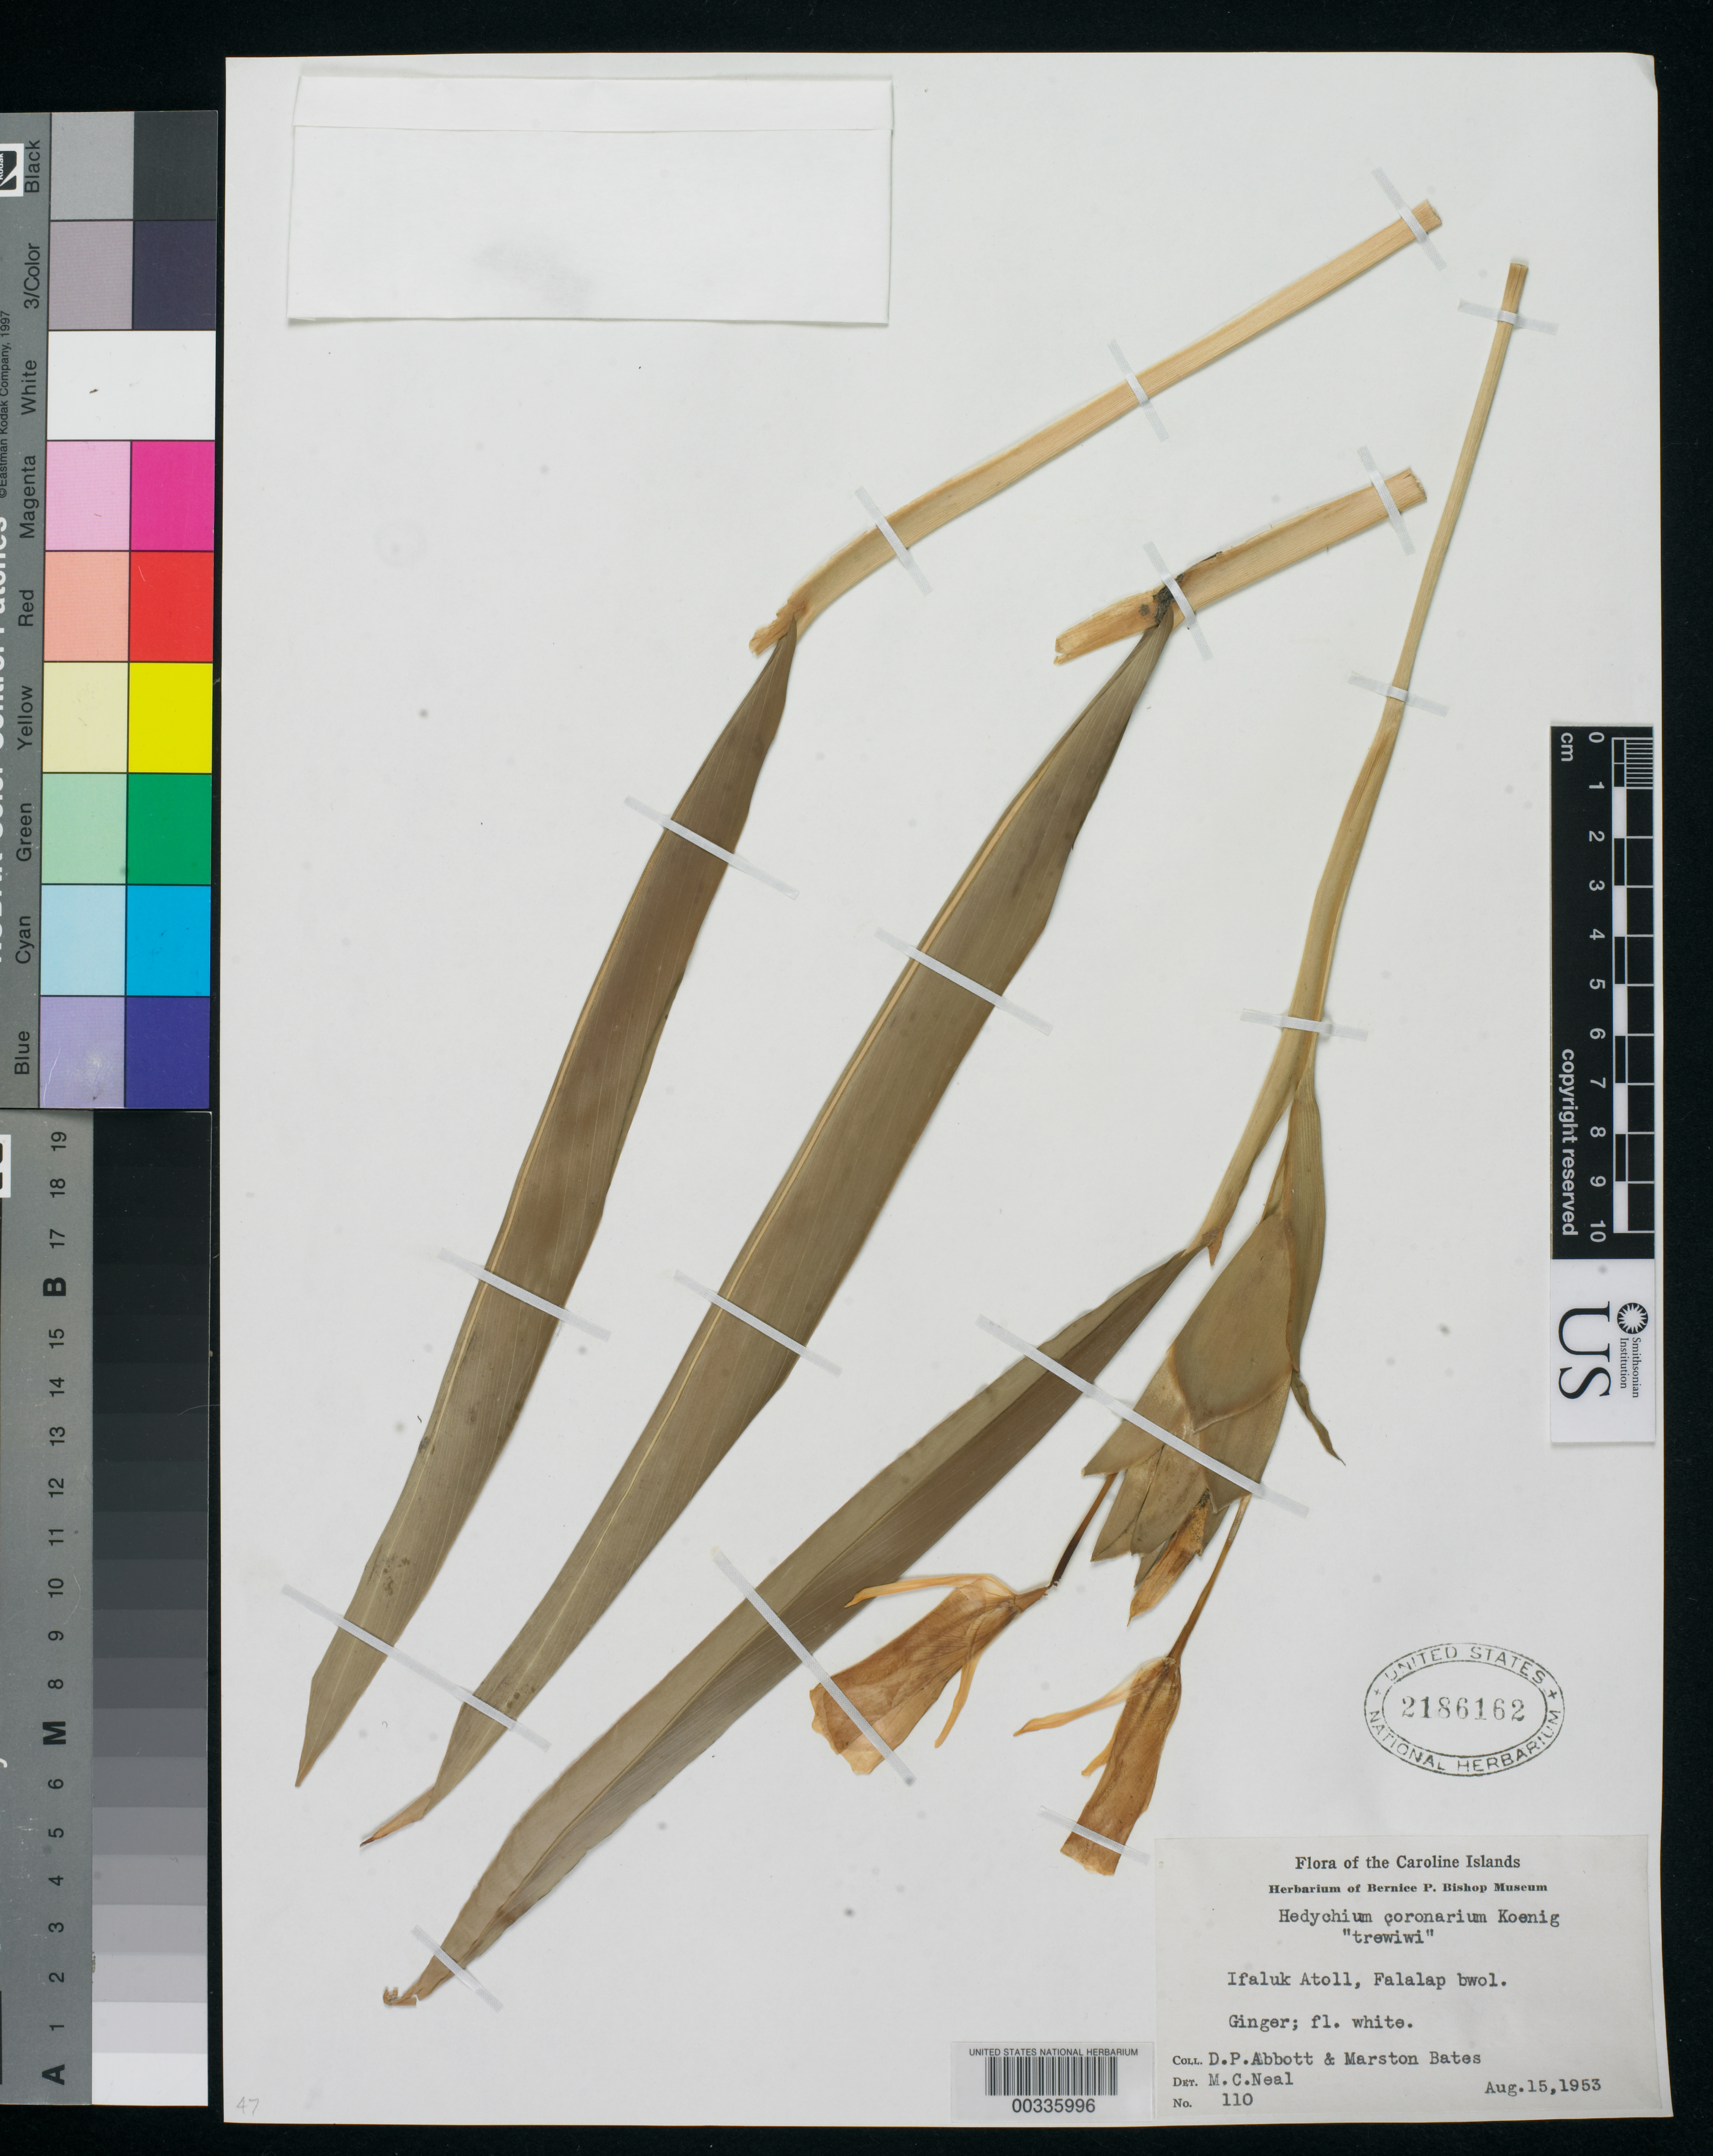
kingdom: Plantae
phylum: Tracheophyta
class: Liliopsida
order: Zingiberales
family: Zingiberaceae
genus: Hedychium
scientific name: Hedychium coronarium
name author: J. Koenig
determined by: Ning, W. S.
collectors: D. P. Abbott & M. Bates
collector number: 110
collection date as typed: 15 Aug 1953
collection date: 1953-08-15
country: Micronesia, Federated States of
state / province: Yap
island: Ifalik (Ifaluk) Atoll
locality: Falalap Islet, Bwol.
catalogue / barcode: US 2186162